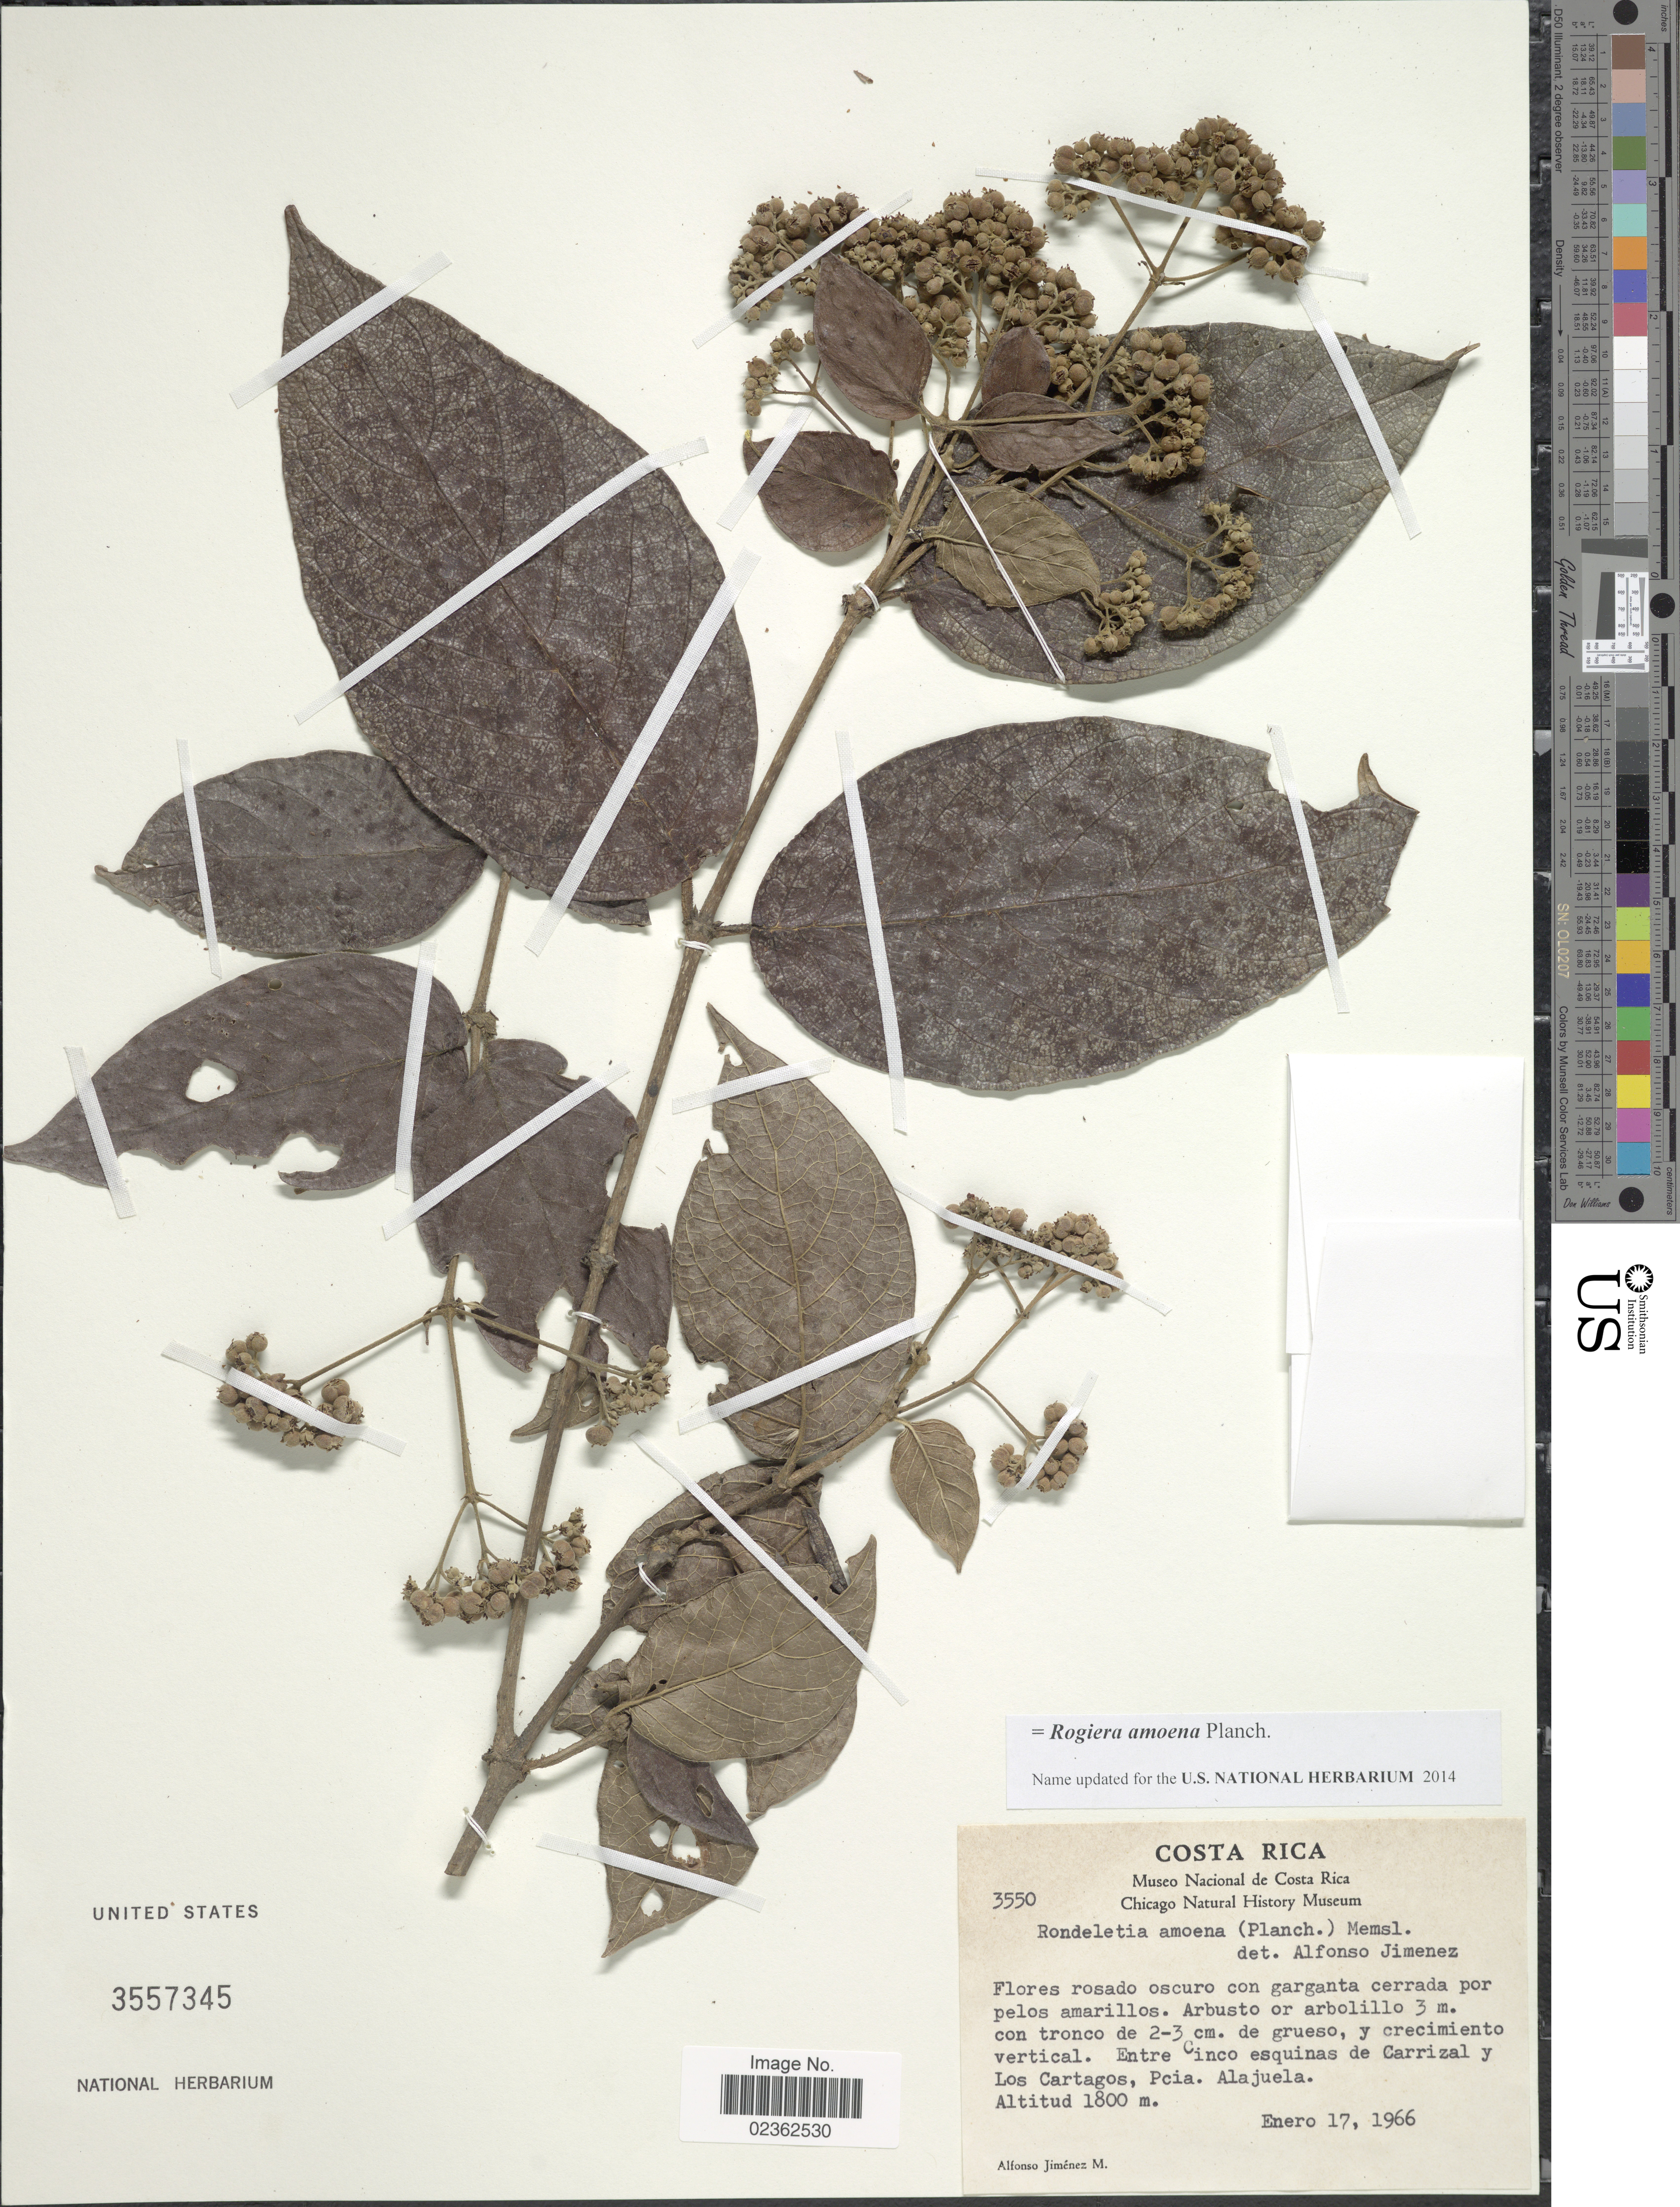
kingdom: Plantae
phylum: Tracheophyta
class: Magnoliopsida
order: Gentianales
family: Rubiaceae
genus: Rogiera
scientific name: Rogiera amoena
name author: Planch.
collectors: A. Jimenez M.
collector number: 3550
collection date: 1966-01-17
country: Costa Rica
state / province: Alajuela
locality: Entre Cinco esquinas de Carrizal y Los Cartagos.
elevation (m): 1800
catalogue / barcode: US 3557345